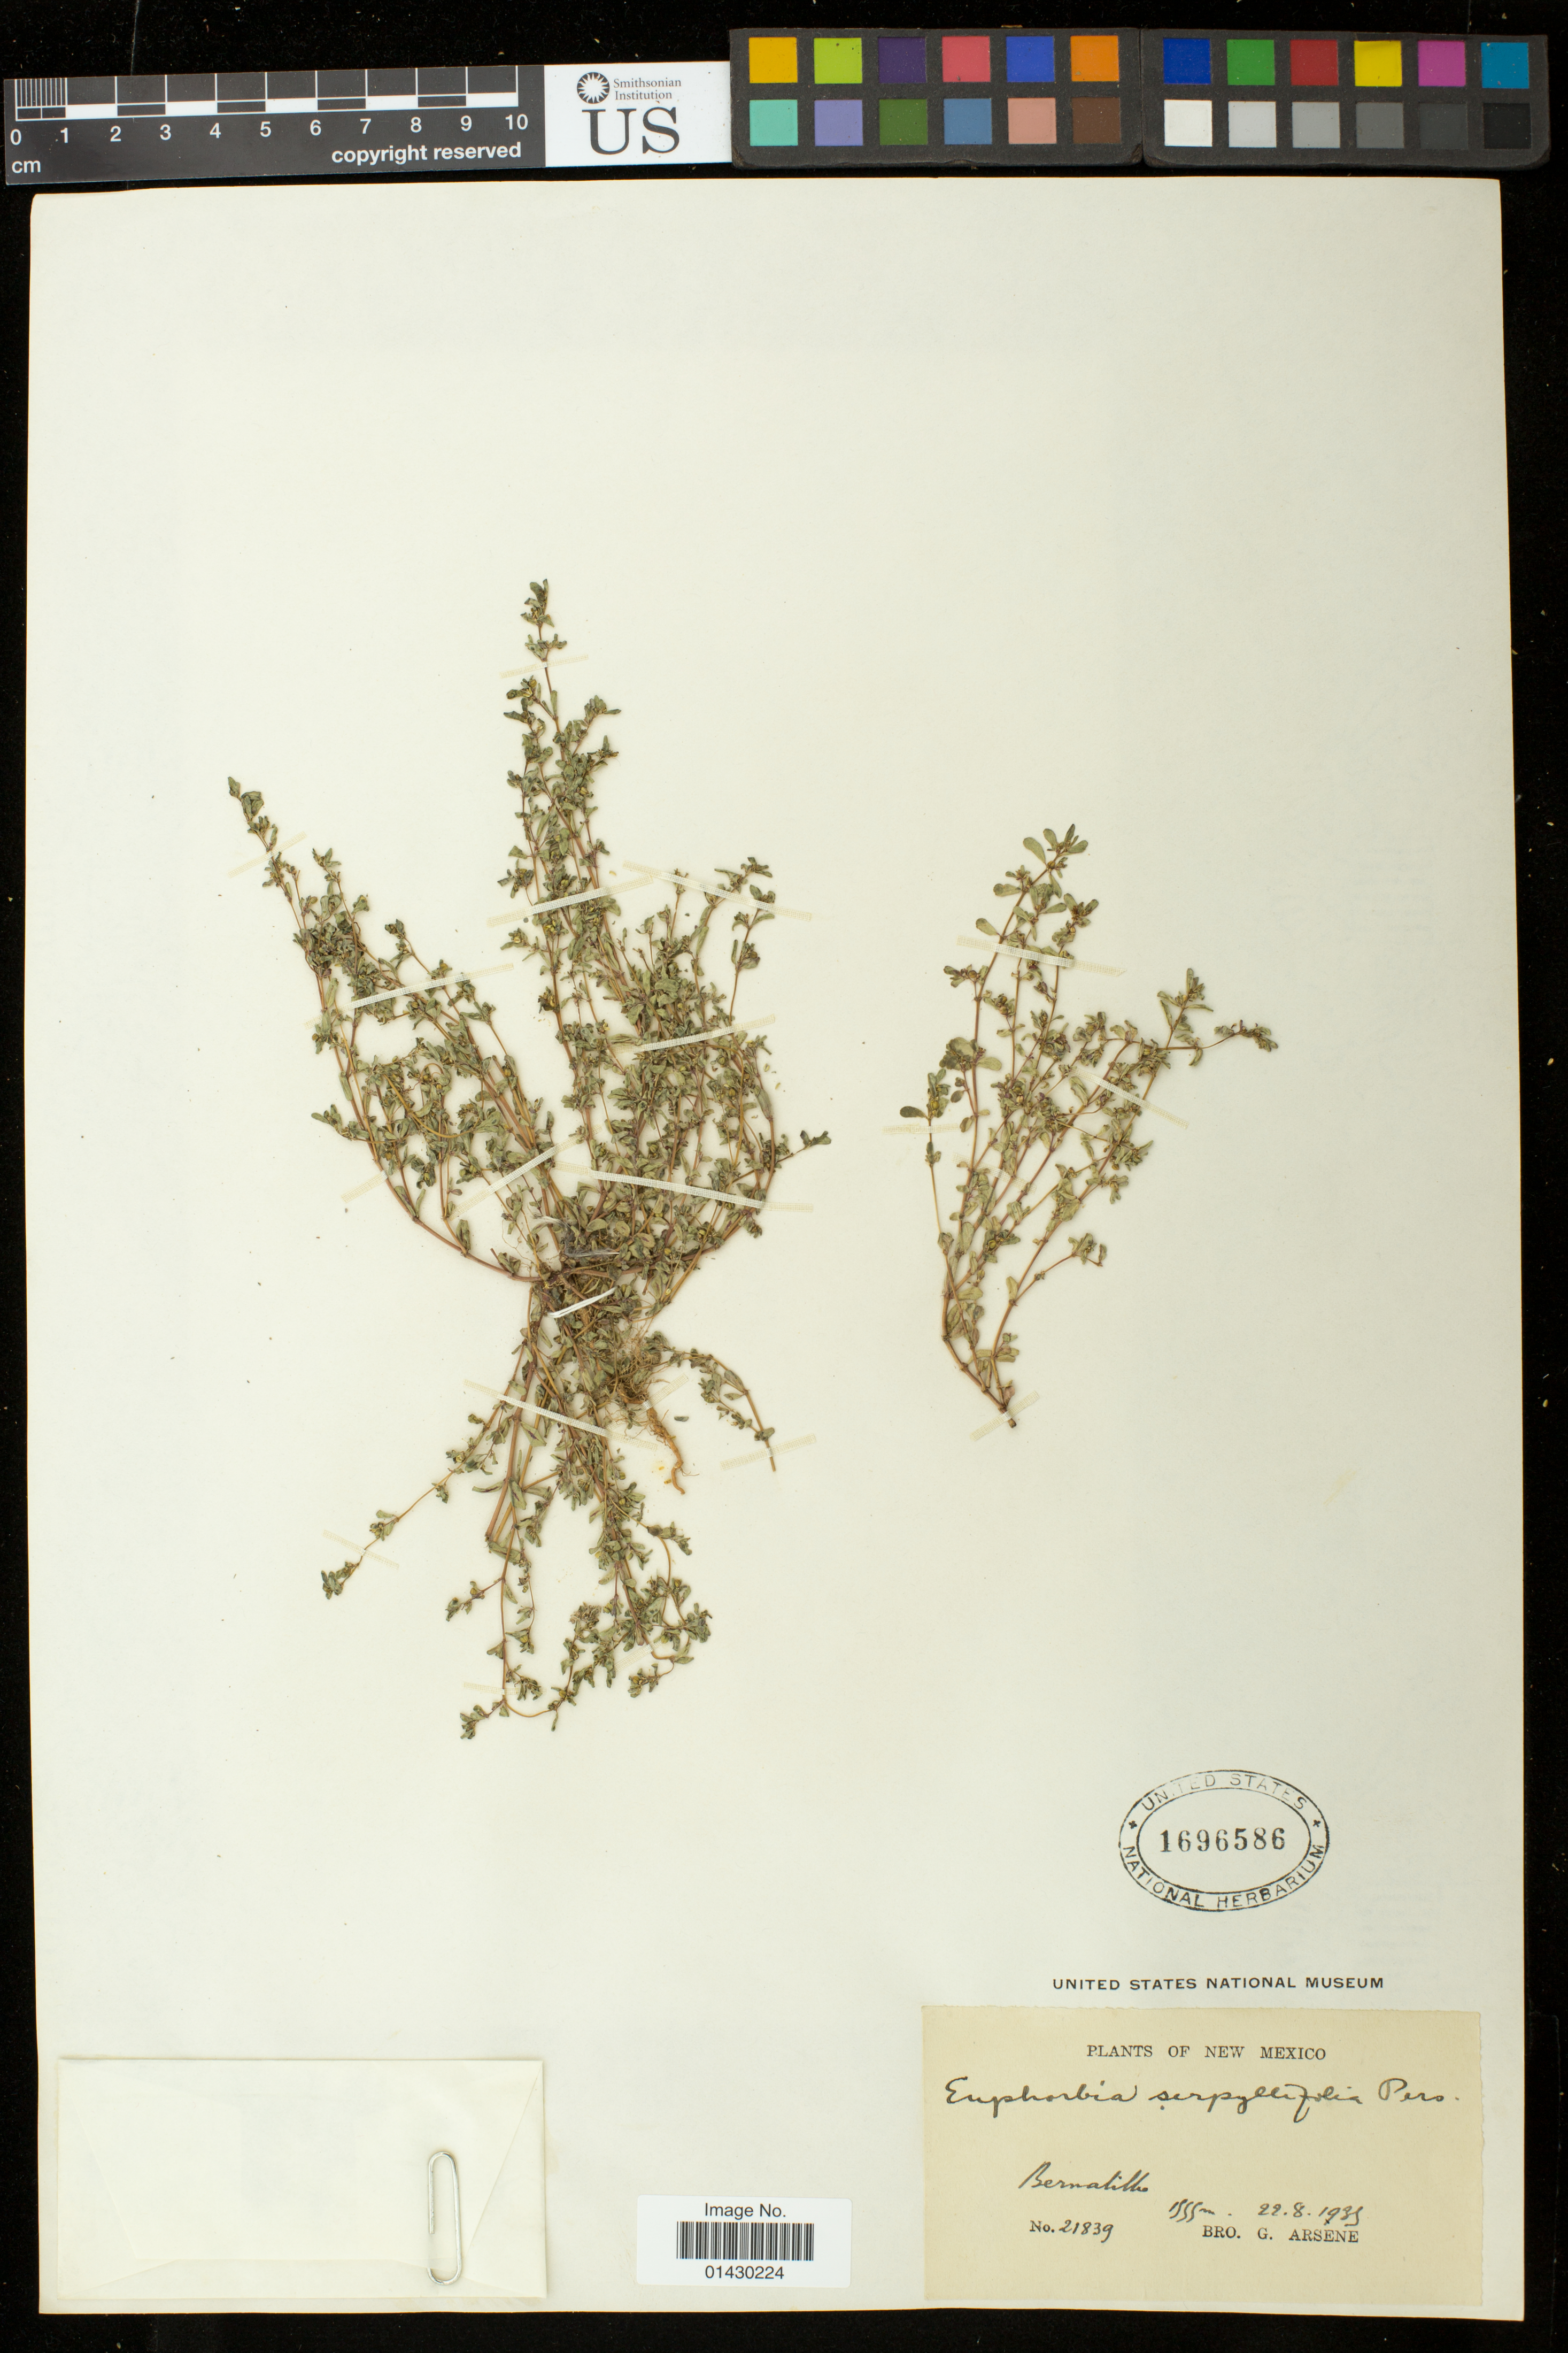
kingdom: Plantae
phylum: Tracheophyta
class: Magnoliopsida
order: Malpighiales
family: Euphorbiaceae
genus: Euphorbia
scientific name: Euphorbia serpillifolia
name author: Pers.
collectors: Bro. G. Arsène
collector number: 21839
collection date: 1935-08-22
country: United States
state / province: New Mexico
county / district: Bernalillo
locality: Bernalillo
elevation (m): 1555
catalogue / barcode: US 1696586